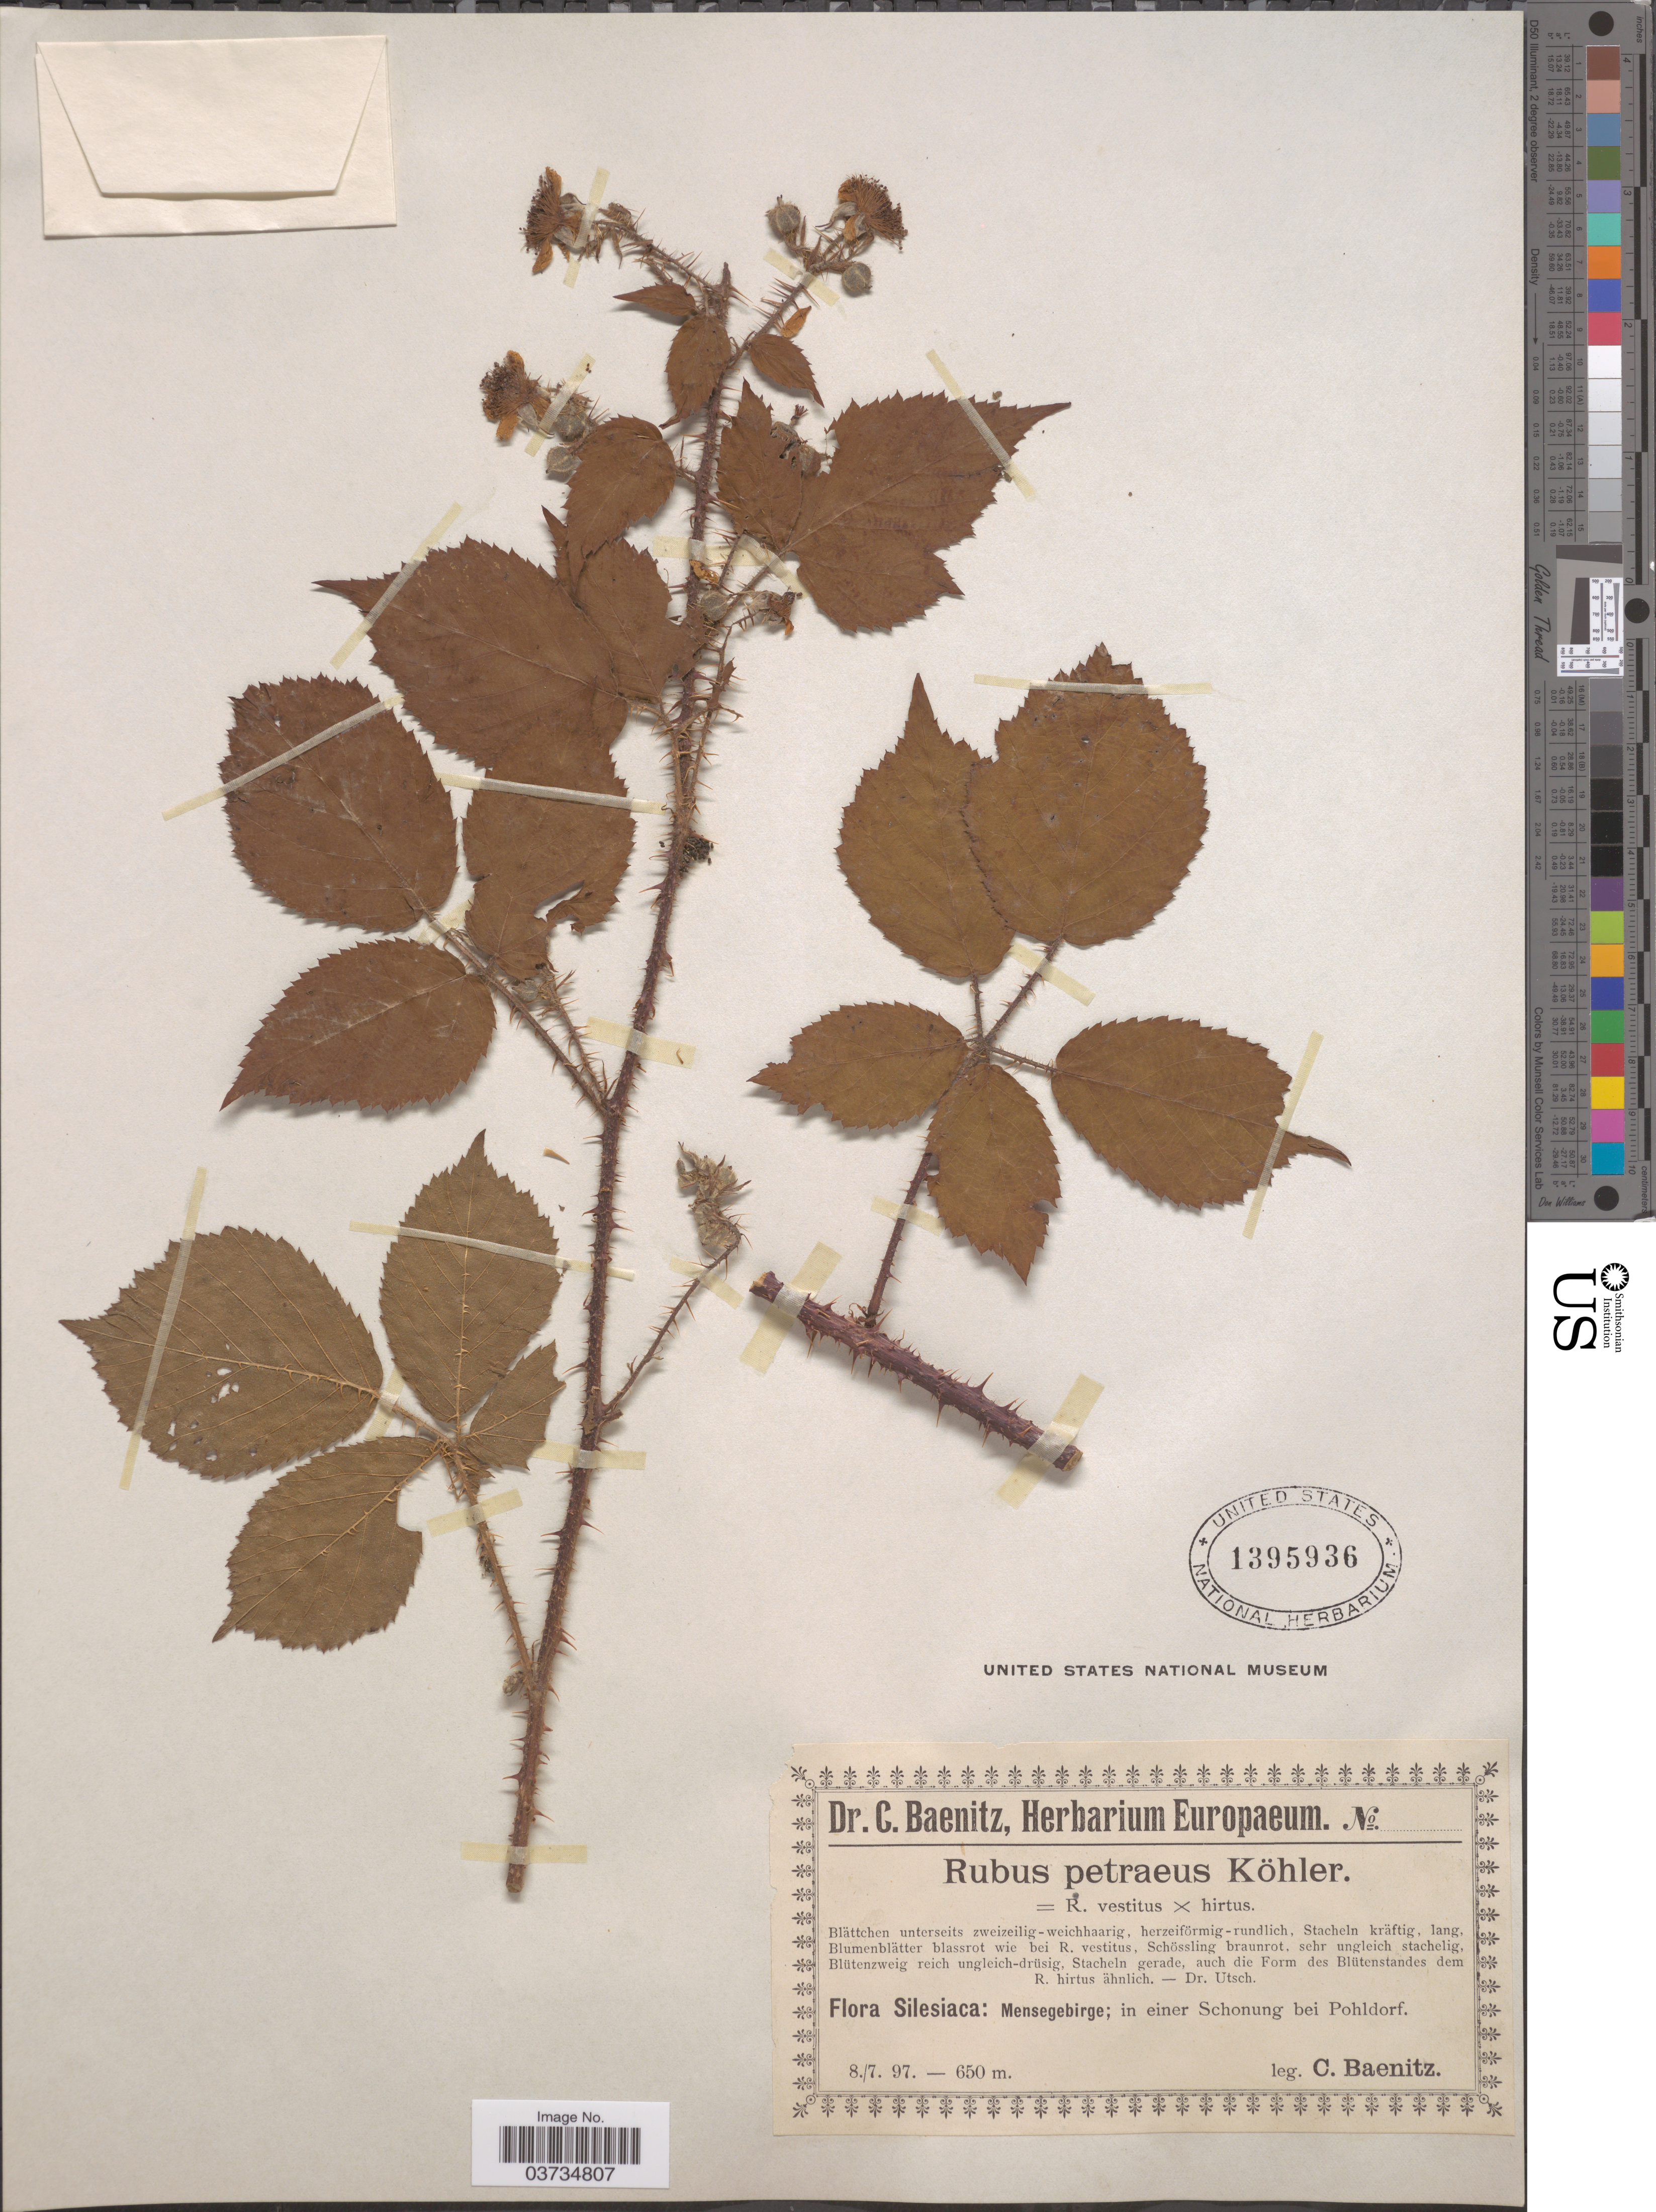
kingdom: Plantae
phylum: Tracheophyta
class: Magnoliopsida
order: Rosales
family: Rosaceae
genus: Rubus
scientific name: Rubus petraeus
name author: Walp.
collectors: C. G. Baenitz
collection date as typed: Transcribed d/m/y: 8/7/97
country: Poland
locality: Silesiaca: Mensegebirge; in einer Schonung bei Pohldorf.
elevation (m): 650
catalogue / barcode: US 1395936